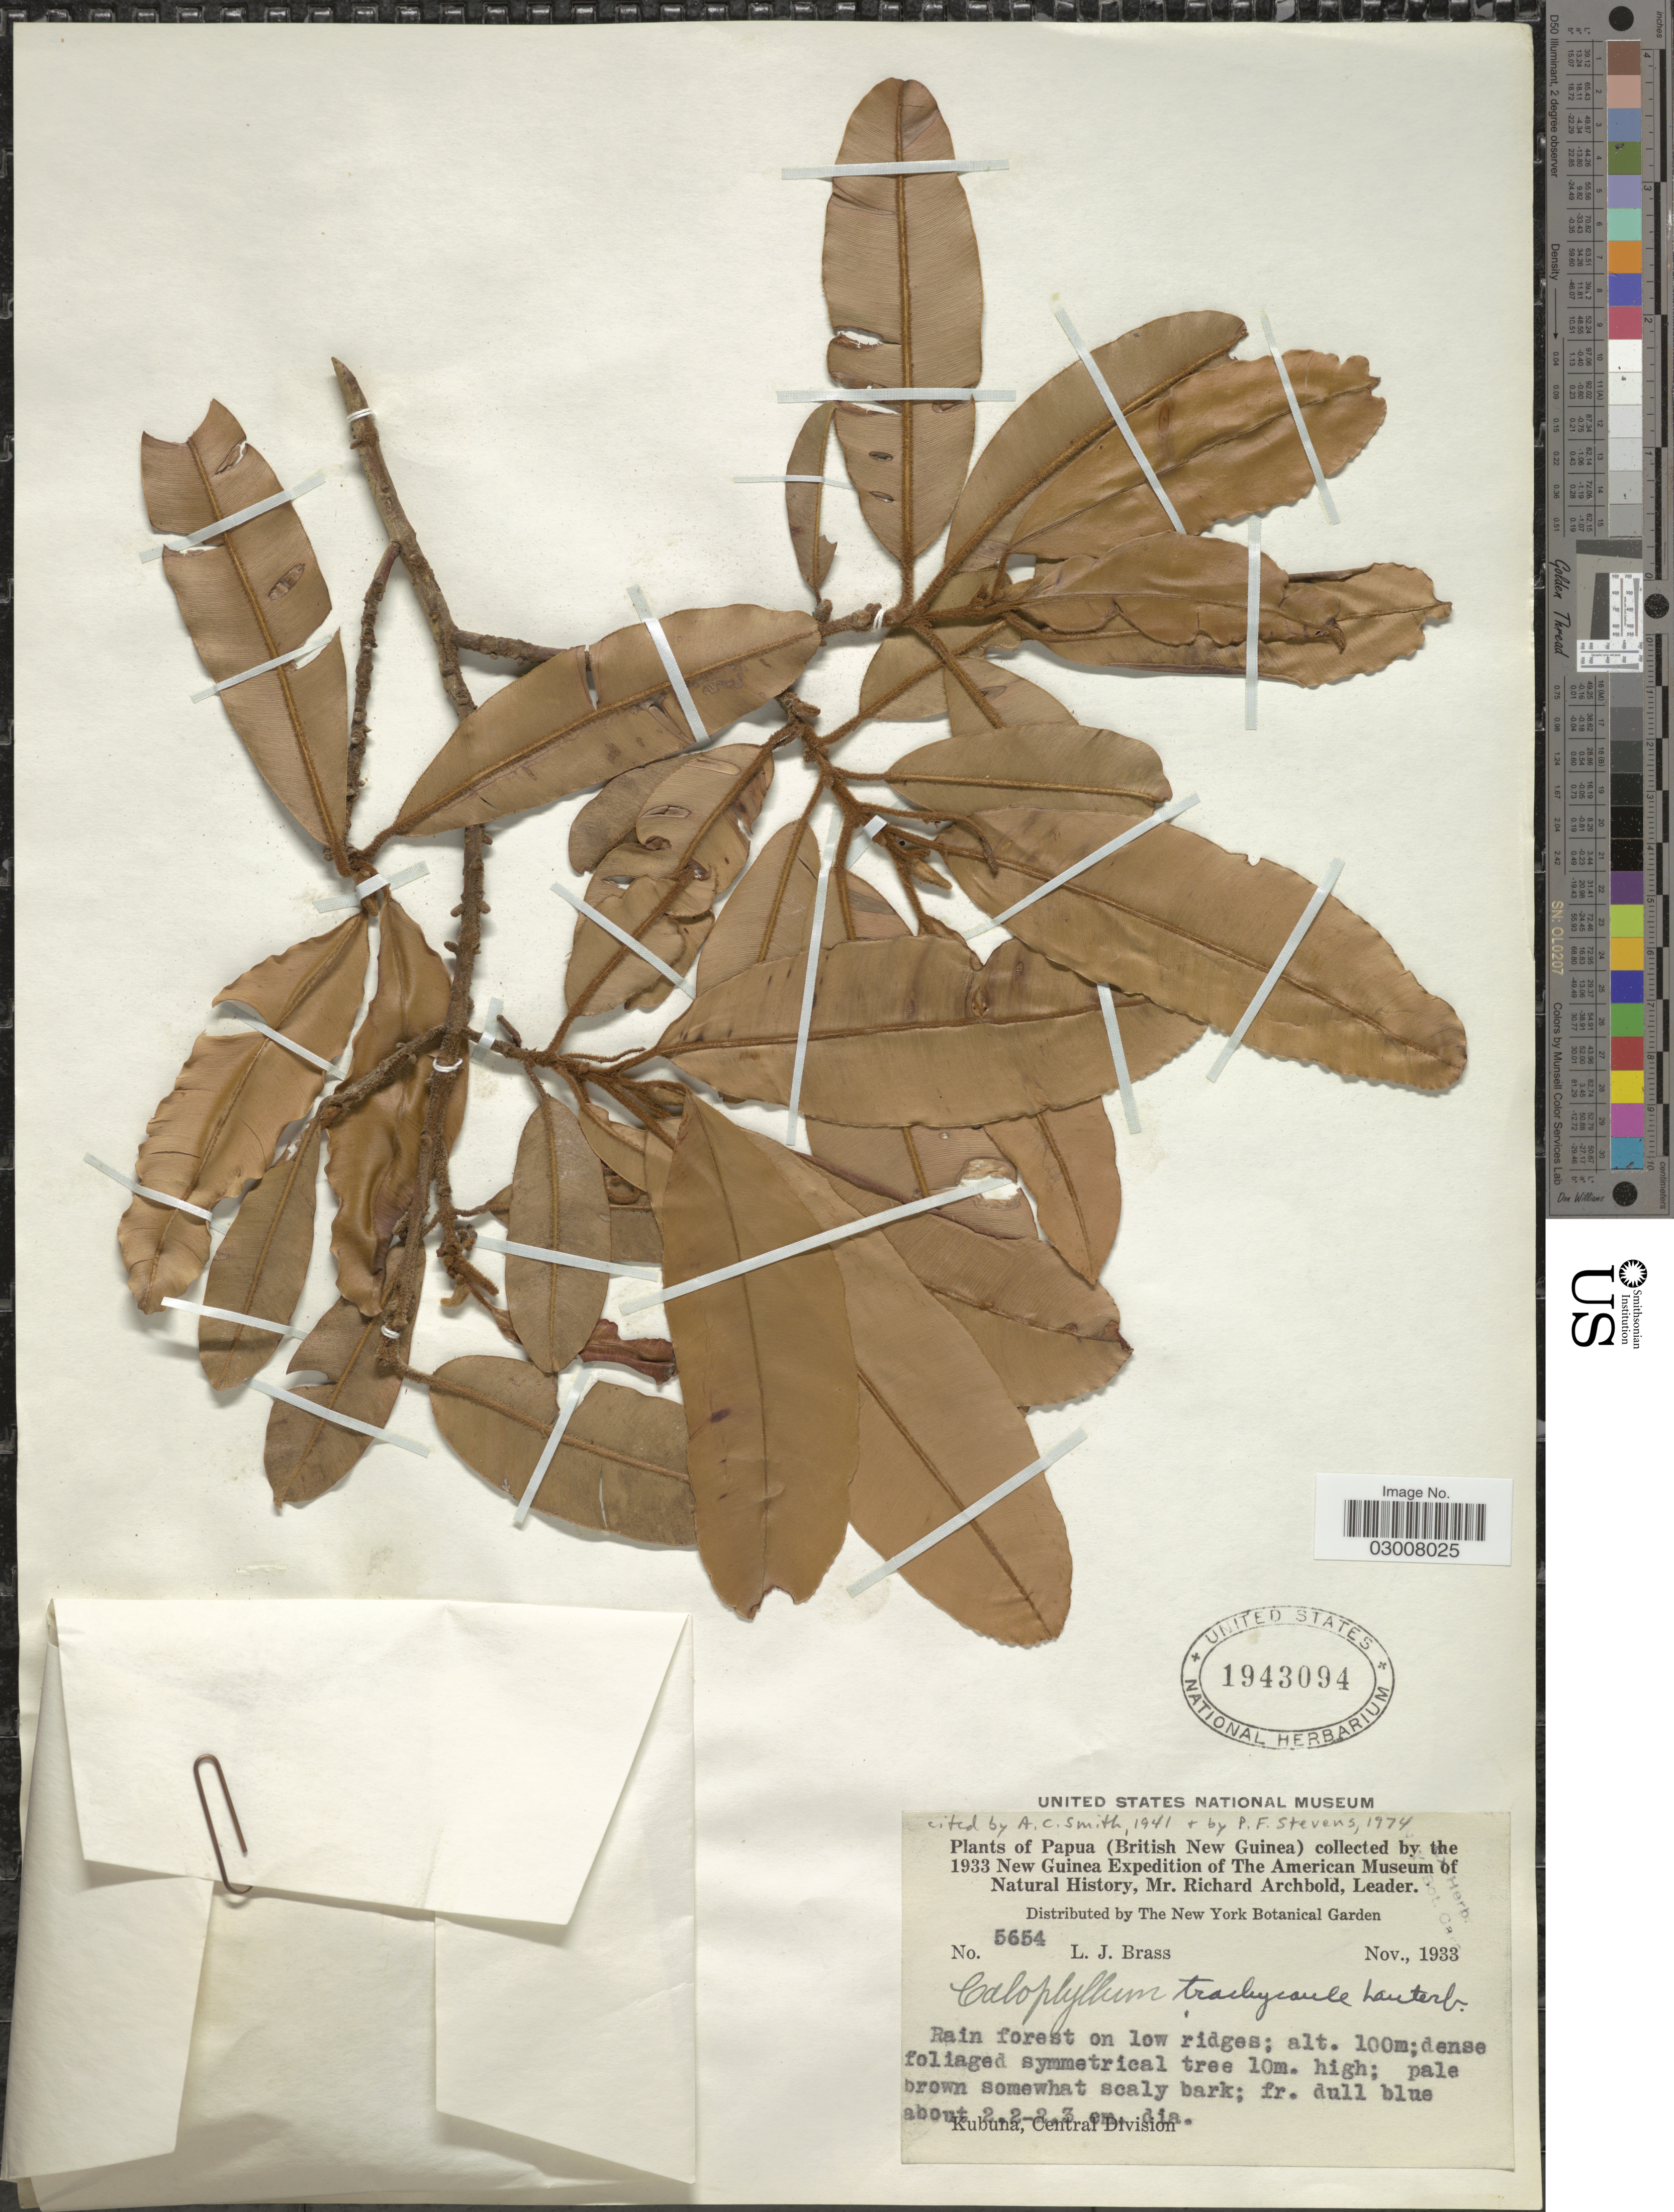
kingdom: Plantae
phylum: Tracheophyta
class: Magnoliopsida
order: Malpighiales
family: Calophyllaceae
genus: Calophyllum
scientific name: Calophyllum trachycaule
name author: Lauterb.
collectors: L. J. Brass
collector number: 5654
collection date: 1933-11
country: Papua New Guinea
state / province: Central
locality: Papua (British New Guinea), Kubuna, Central Division.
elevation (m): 100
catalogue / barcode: US 1943094